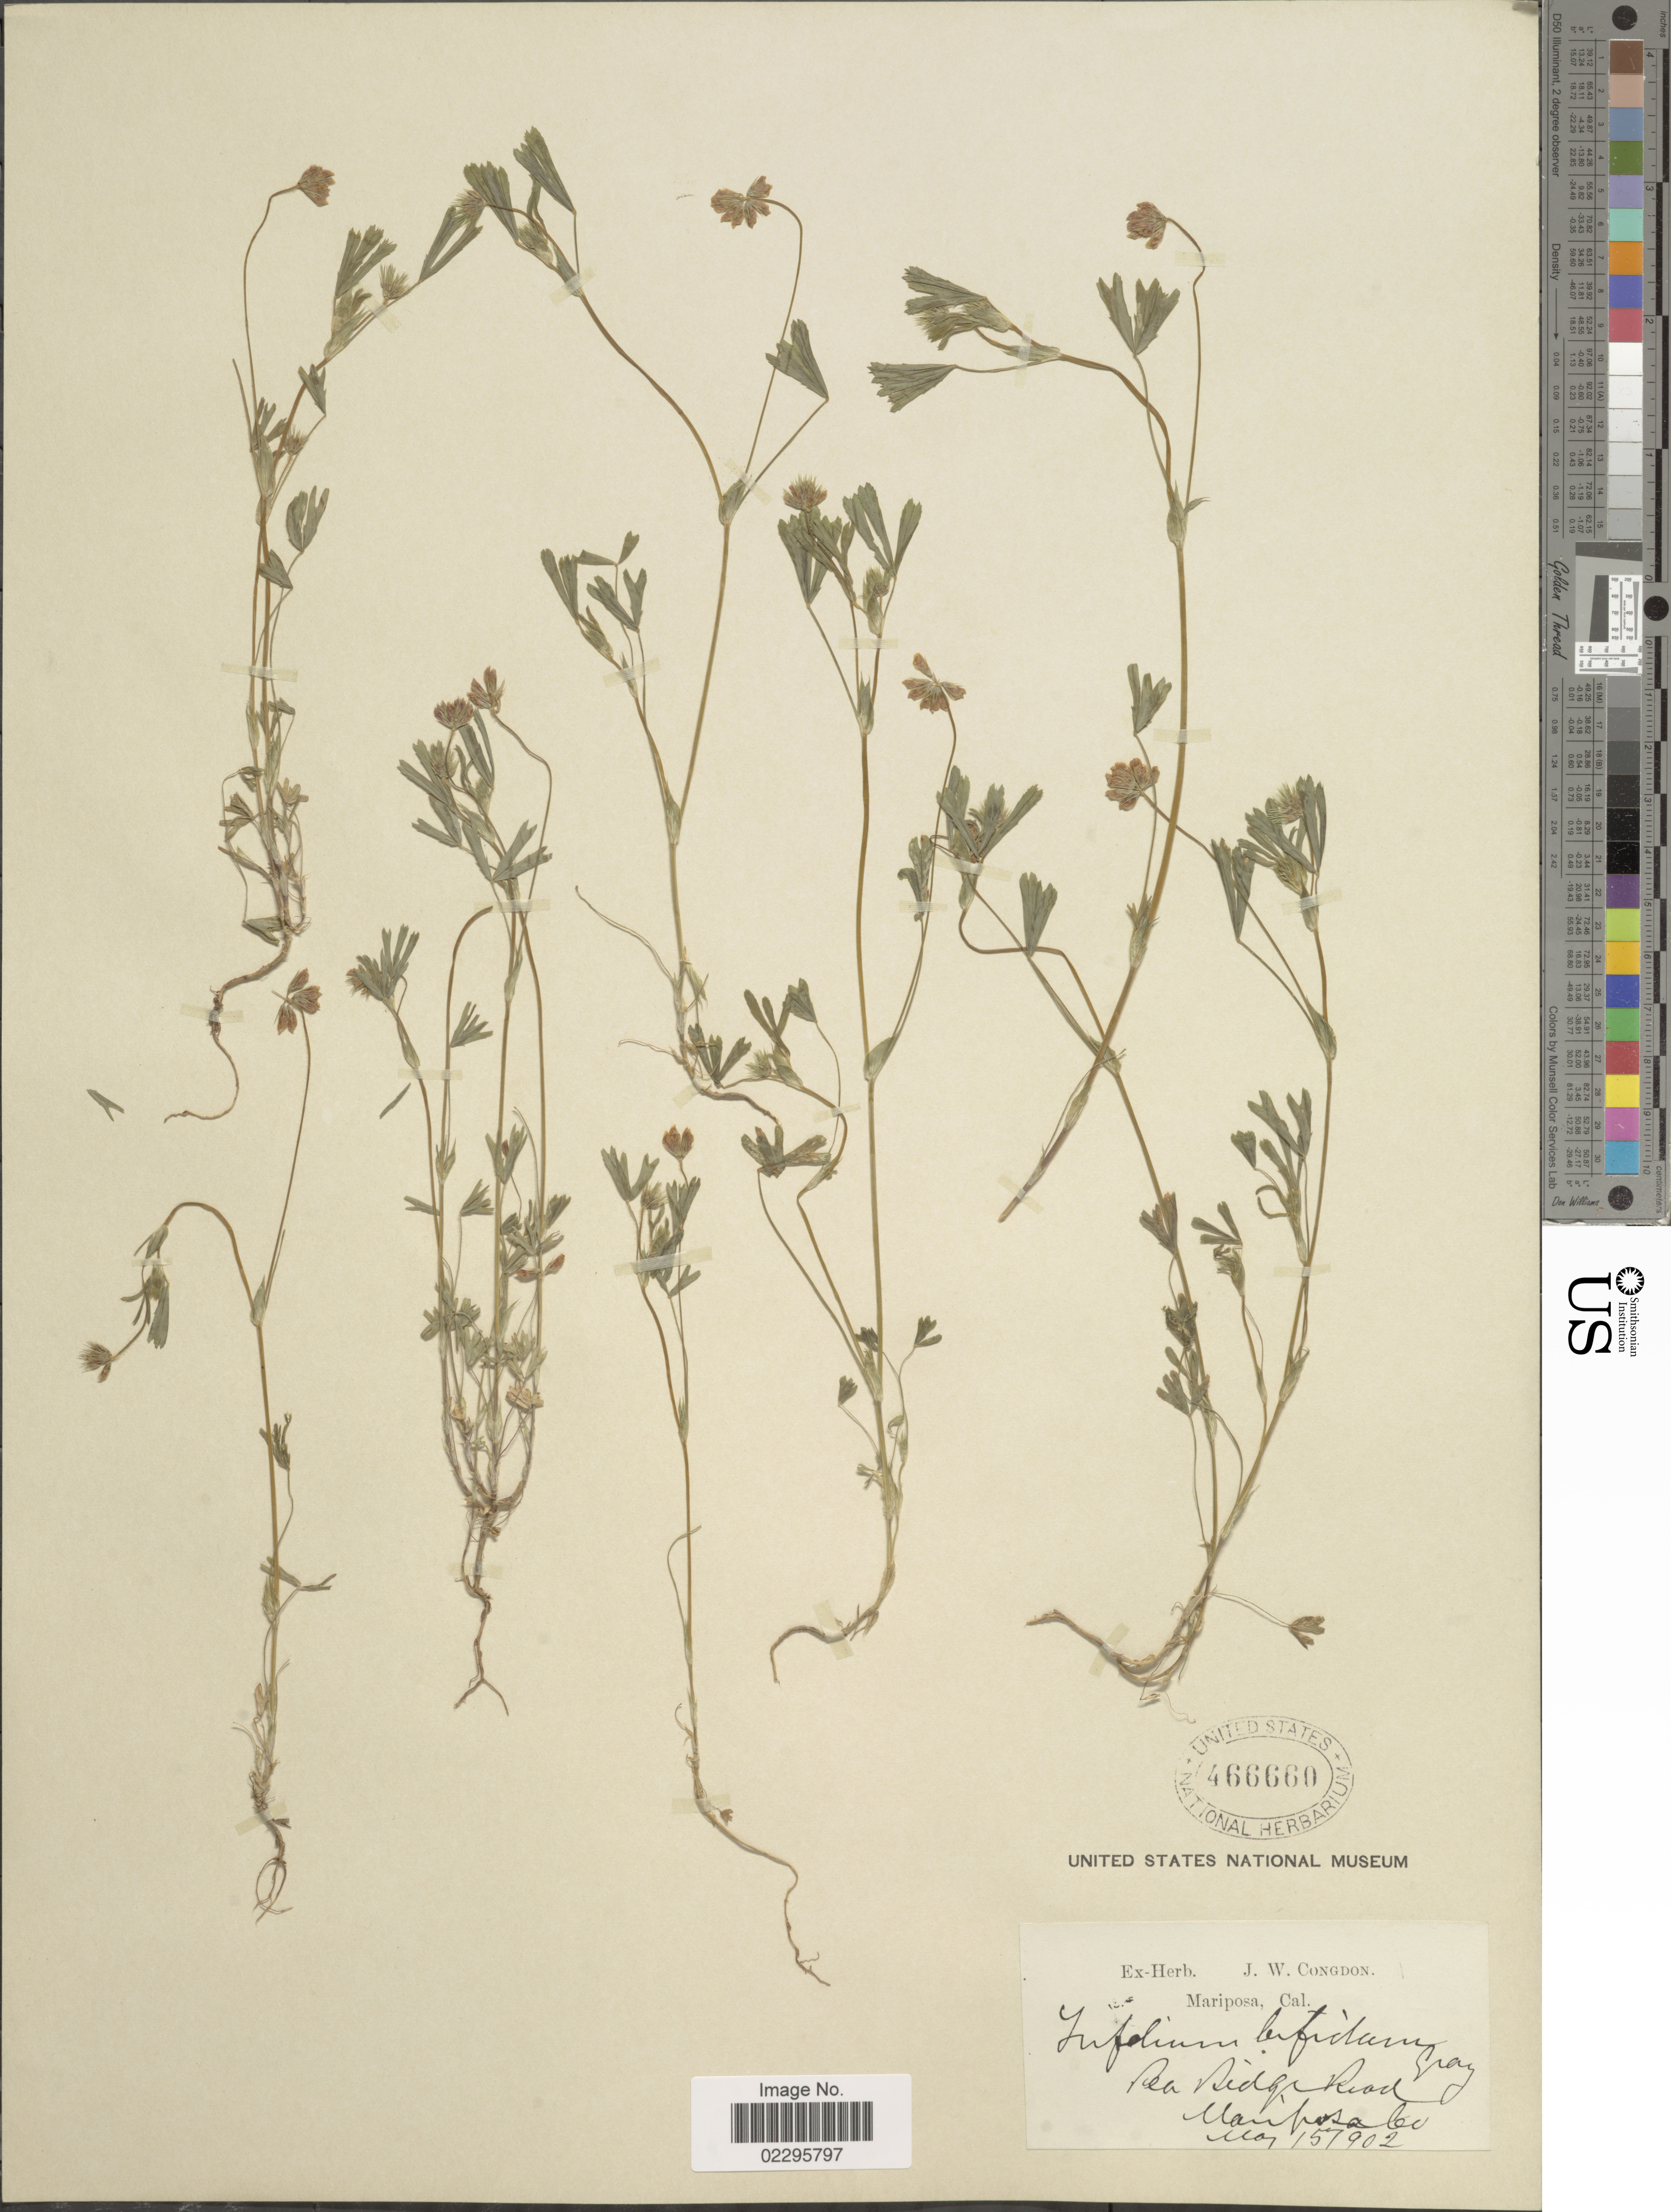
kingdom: Plantae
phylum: Tracheophyta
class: Magnoliopsida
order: Fabales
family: Fabaceae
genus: Trifolium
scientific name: Trifolium bifidum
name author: A. Gray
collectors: ex herb. J. W. Congdon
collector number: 12?*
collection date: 1902-05-15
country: United States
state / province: California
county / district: Mariposa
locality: Pea Ridge Road, Mariposa Co.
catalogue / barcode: US 466660